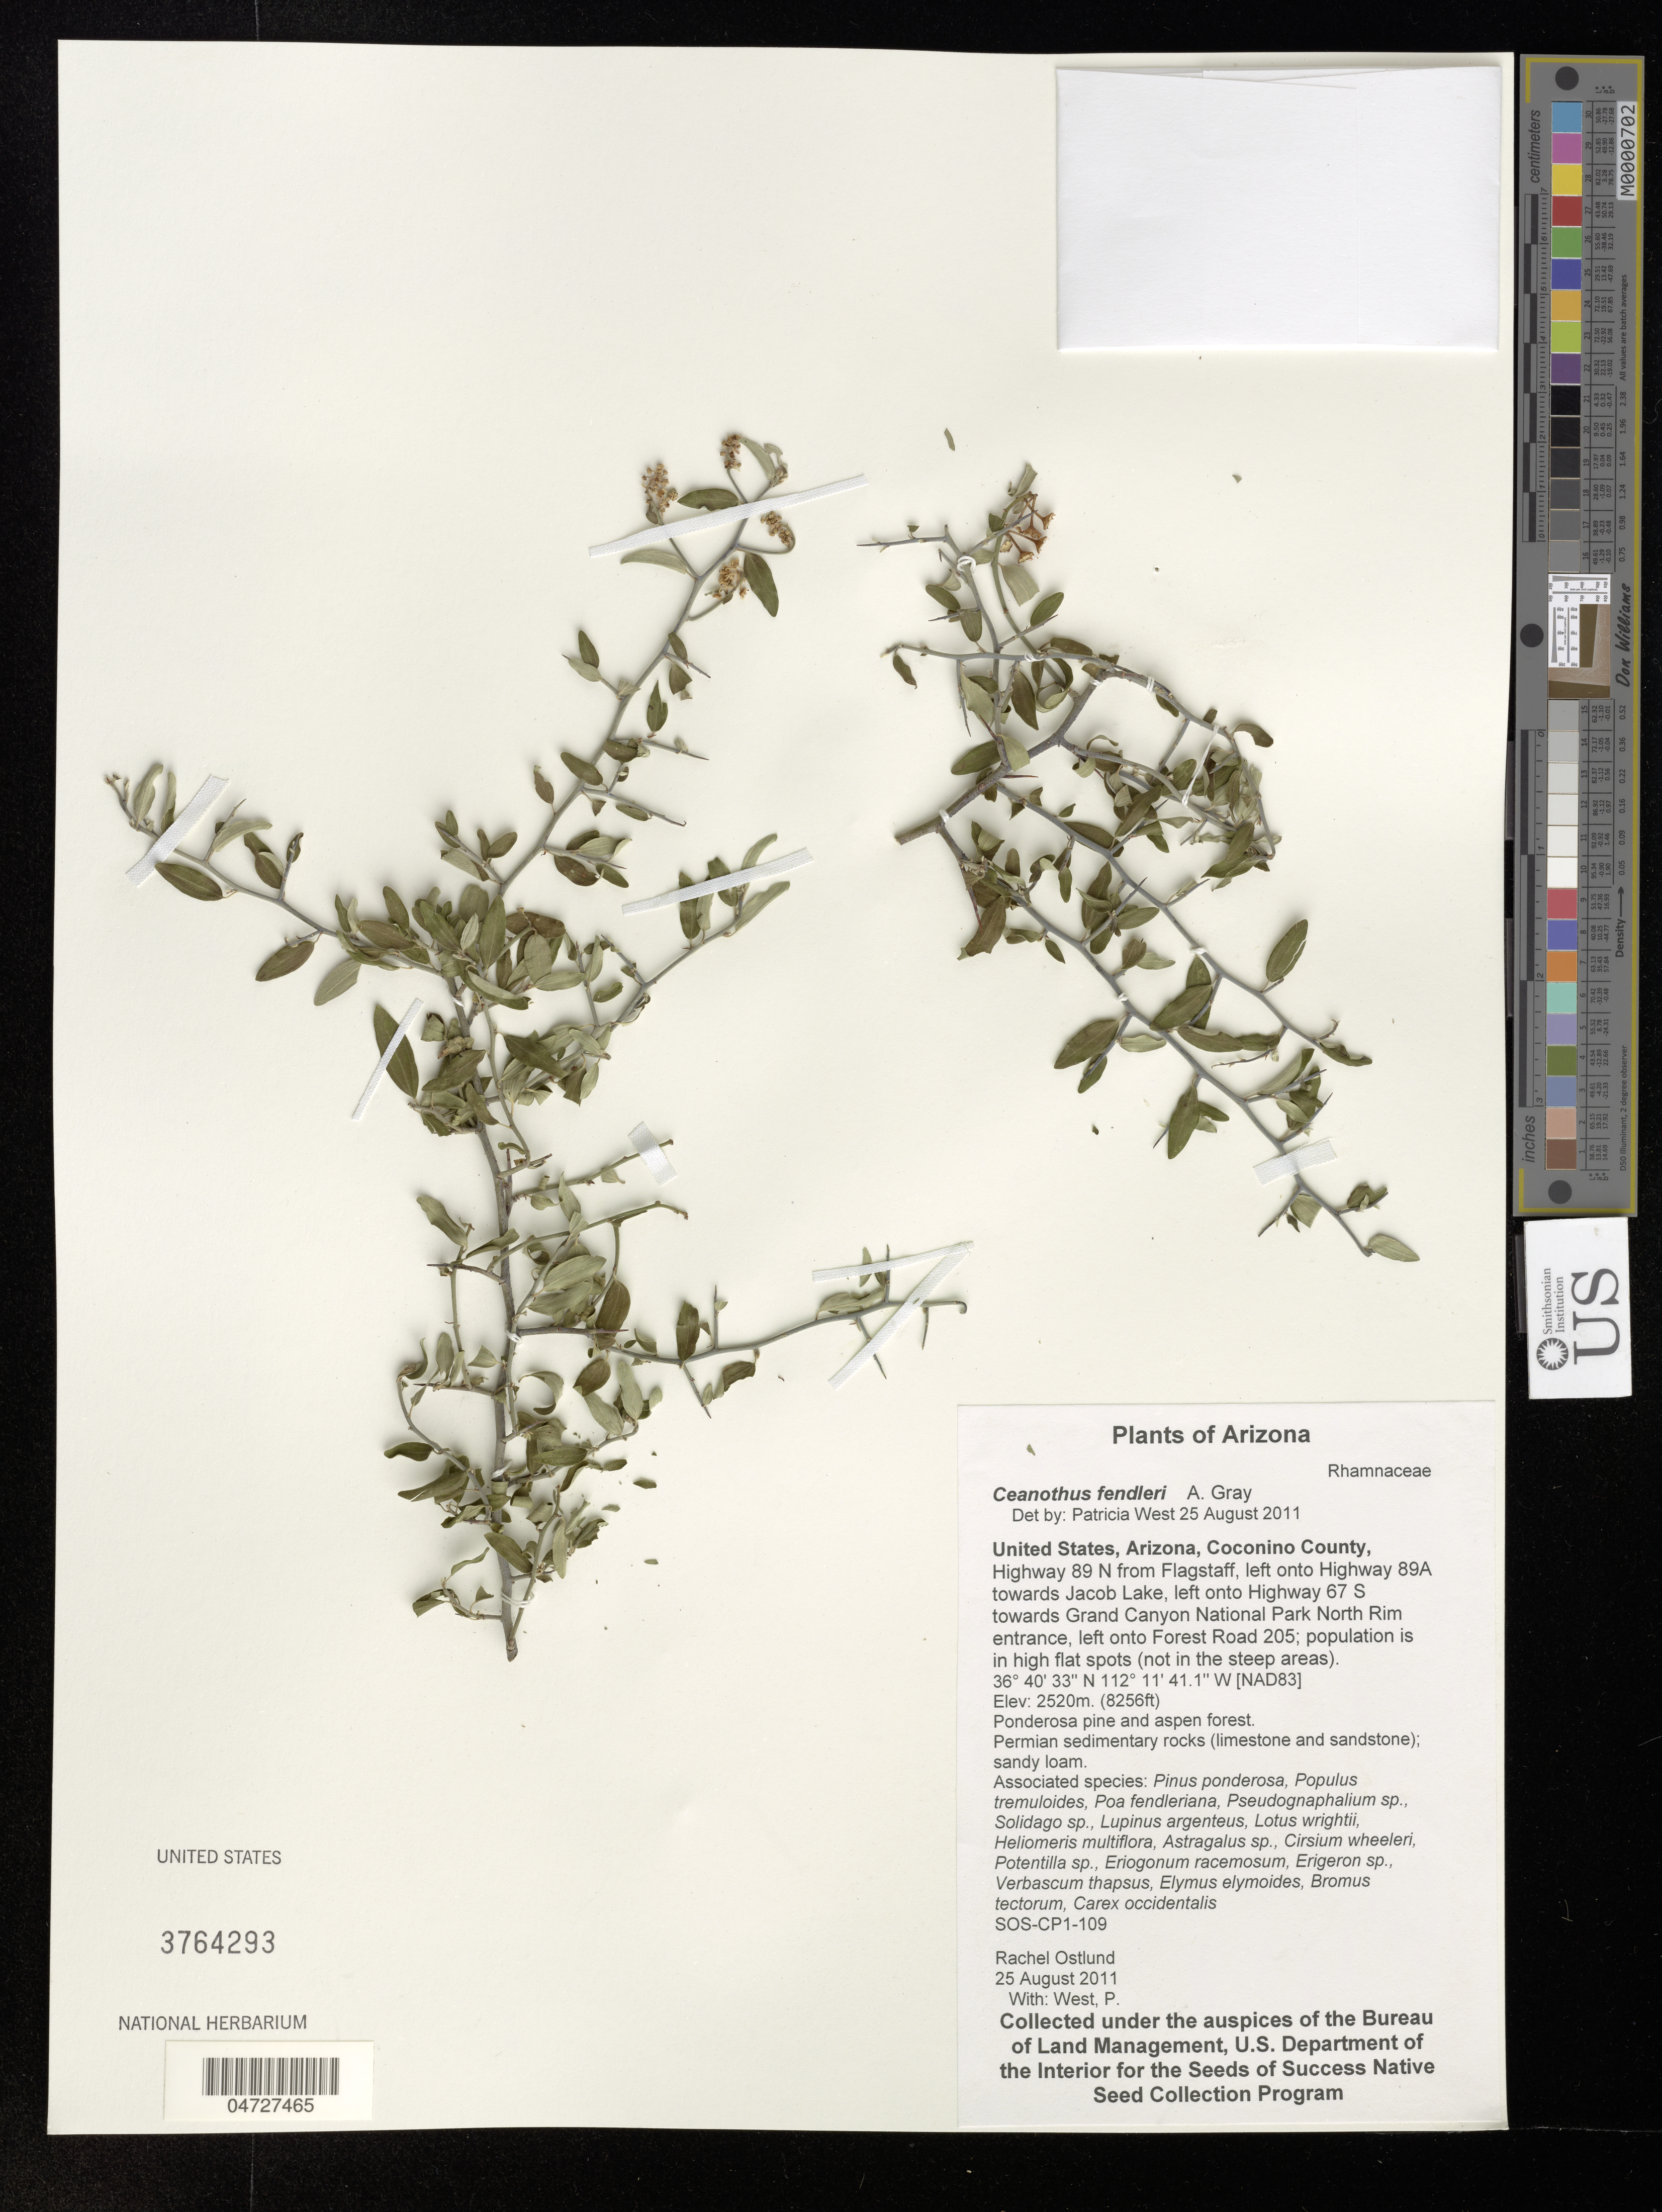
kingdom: Plantae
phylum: Tracheophyta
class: Magnoliopsida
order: Rosales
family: Rhamnaceae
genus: Ceanothus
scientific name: Ceanothus fendleri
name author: A. Gray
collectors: R. Ostlund & P. West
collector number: SOS-CP1-109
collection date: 2011-08-25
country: United States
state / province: Arizona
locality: Coconino County, Highway 89 N from Flagstaff, left onto Highway 89A towards Jacob Lake, left onto Highway 67 S towards Grand Canyon National Park North Rim entrance, left onto Forest Road 205; population is in high flat spots (not in the steep areas).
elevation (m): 2520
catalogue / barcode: US 3764293